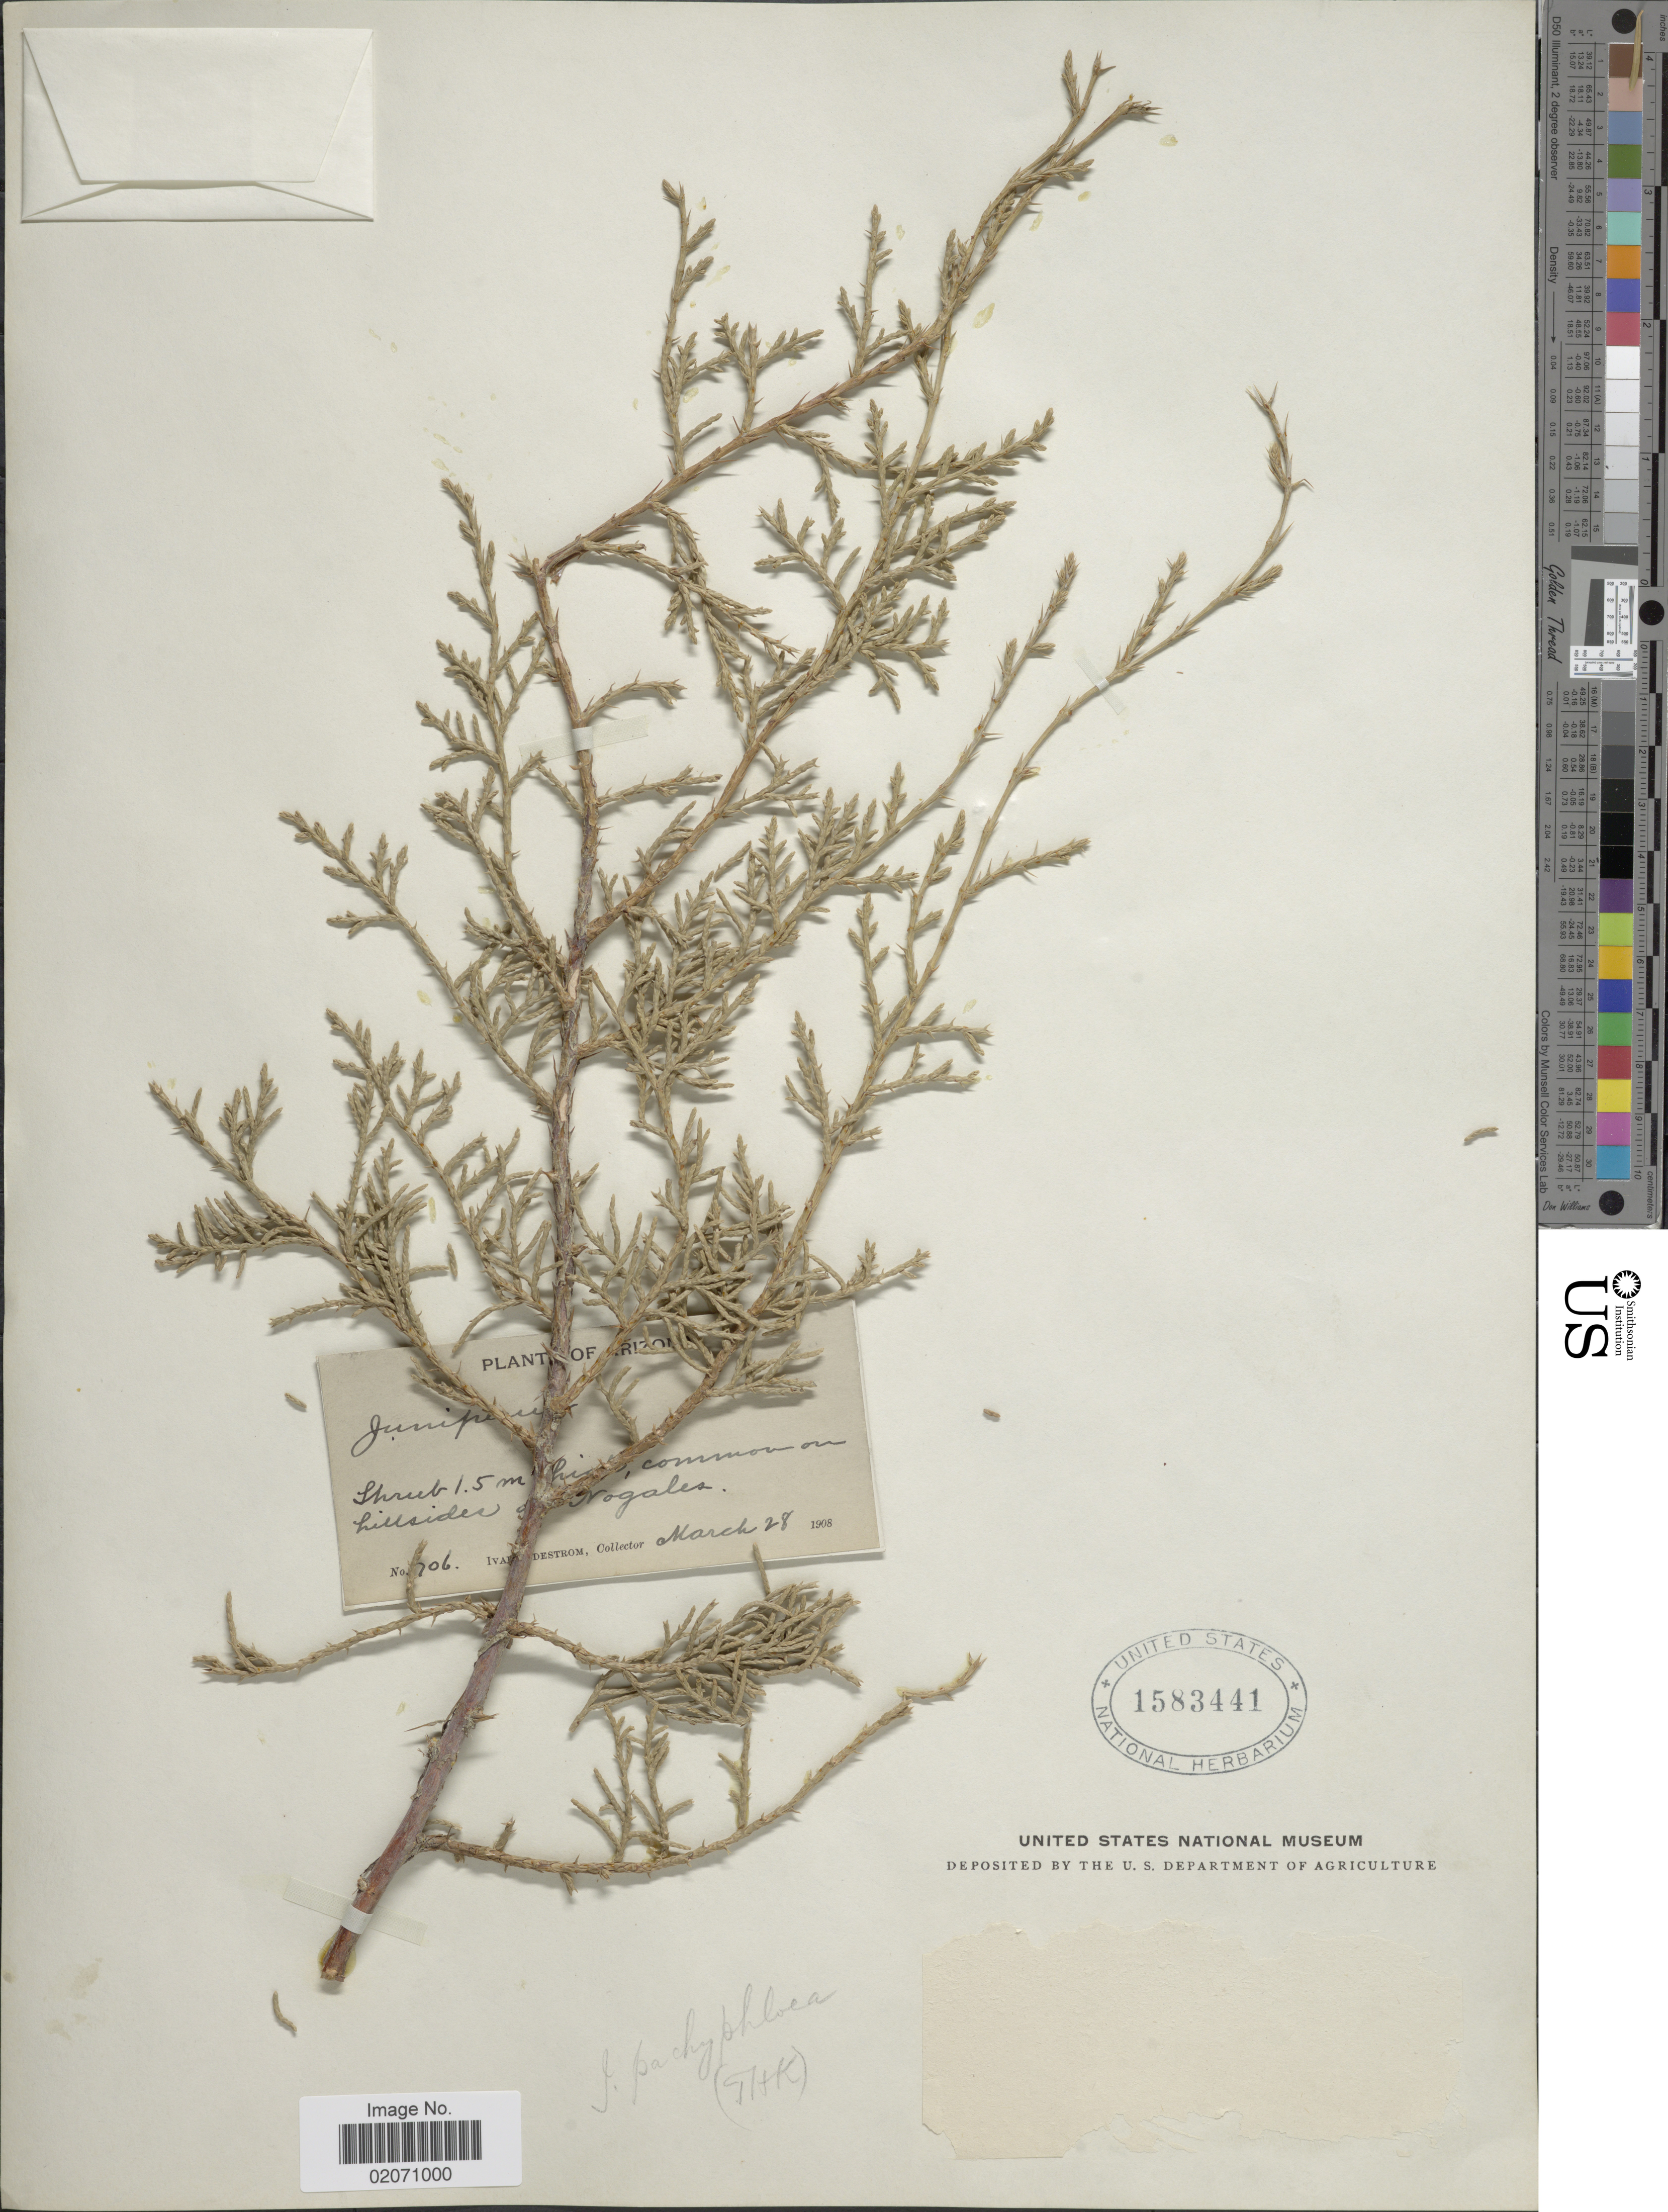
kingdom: Plantae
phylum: Tracheophyta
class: Pinopsida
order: Pinales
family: Cupressaceae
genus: Juniperus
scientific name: Juniperus deppeana var. pachyphlaea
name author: (Torr.) Martínez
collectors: I. F. Tidestrom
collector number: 706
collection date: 1908-03-28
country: United States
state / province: Arizona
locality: Common on hillsides on Nogales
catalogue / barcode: US 1583441